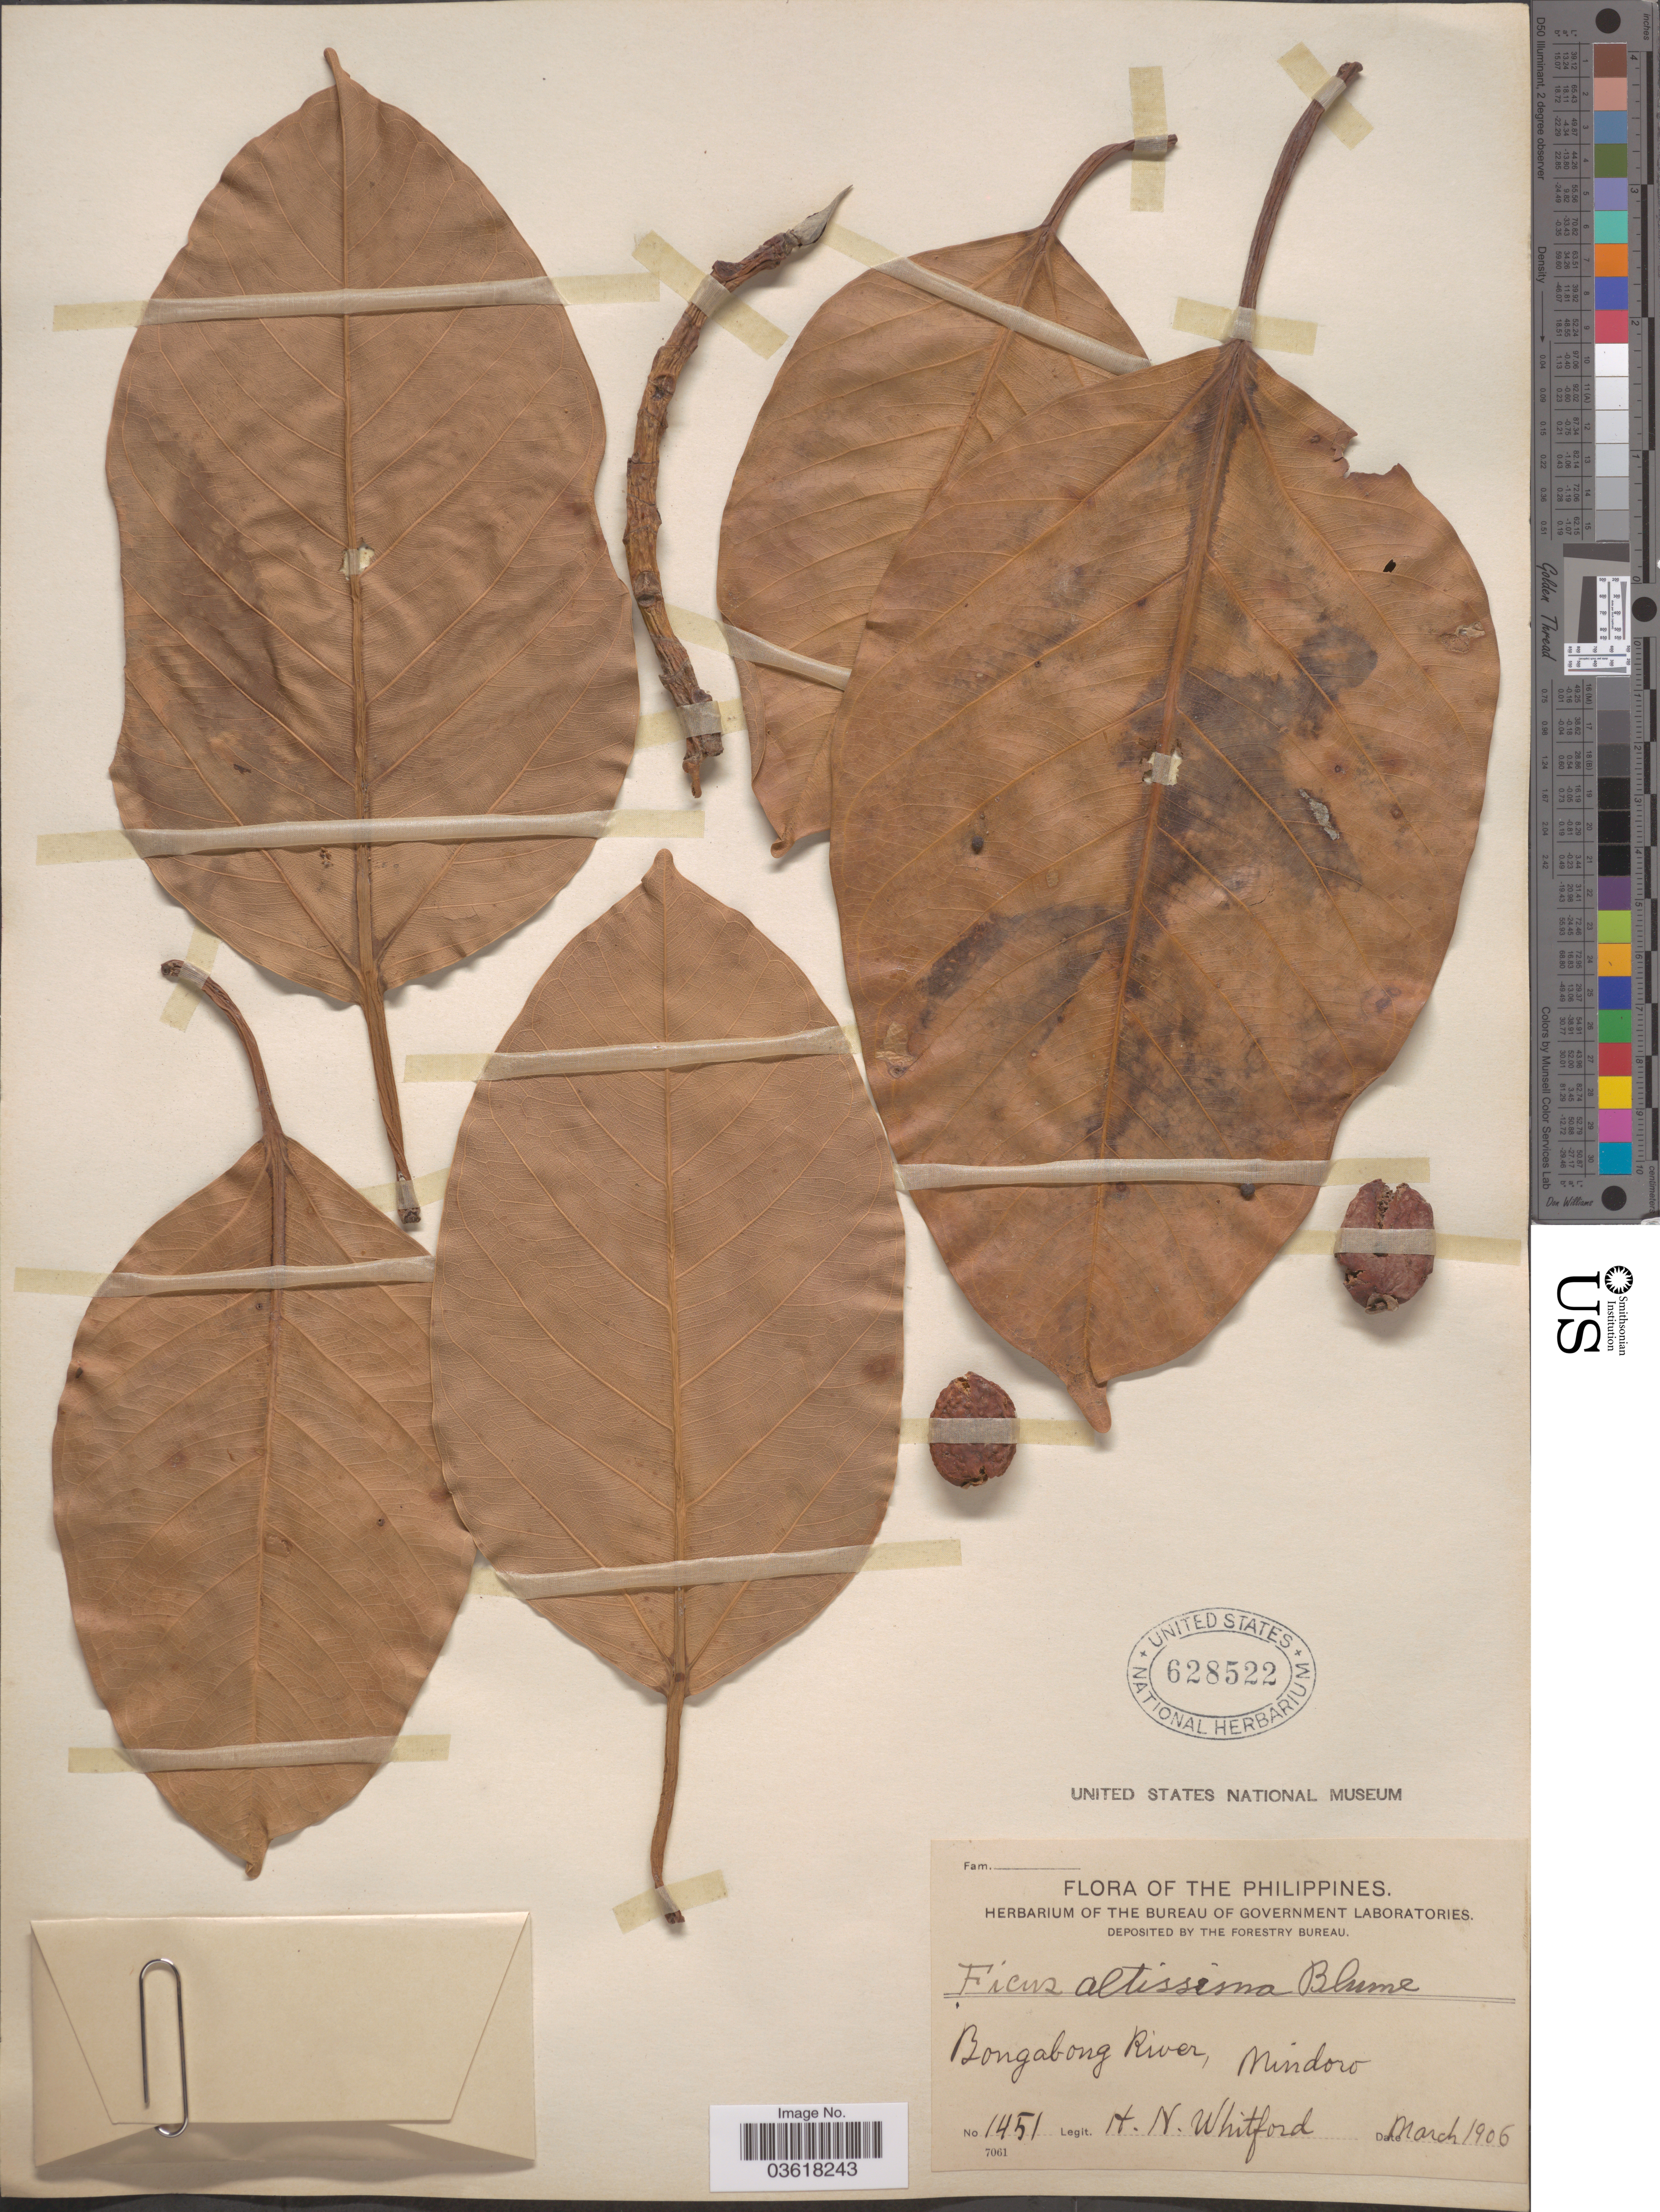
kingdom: Plantae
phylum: Tracheophyta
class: Magnoliopsida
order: Rosales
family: Moraceae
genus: Ficus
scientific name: Ficus altissima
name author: Blume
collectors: H. N. Whitford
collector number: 1451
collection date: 1906-03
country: Philippines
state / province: Mimaropa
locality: Bongabong River, Mindoro.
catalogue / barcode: US 628522